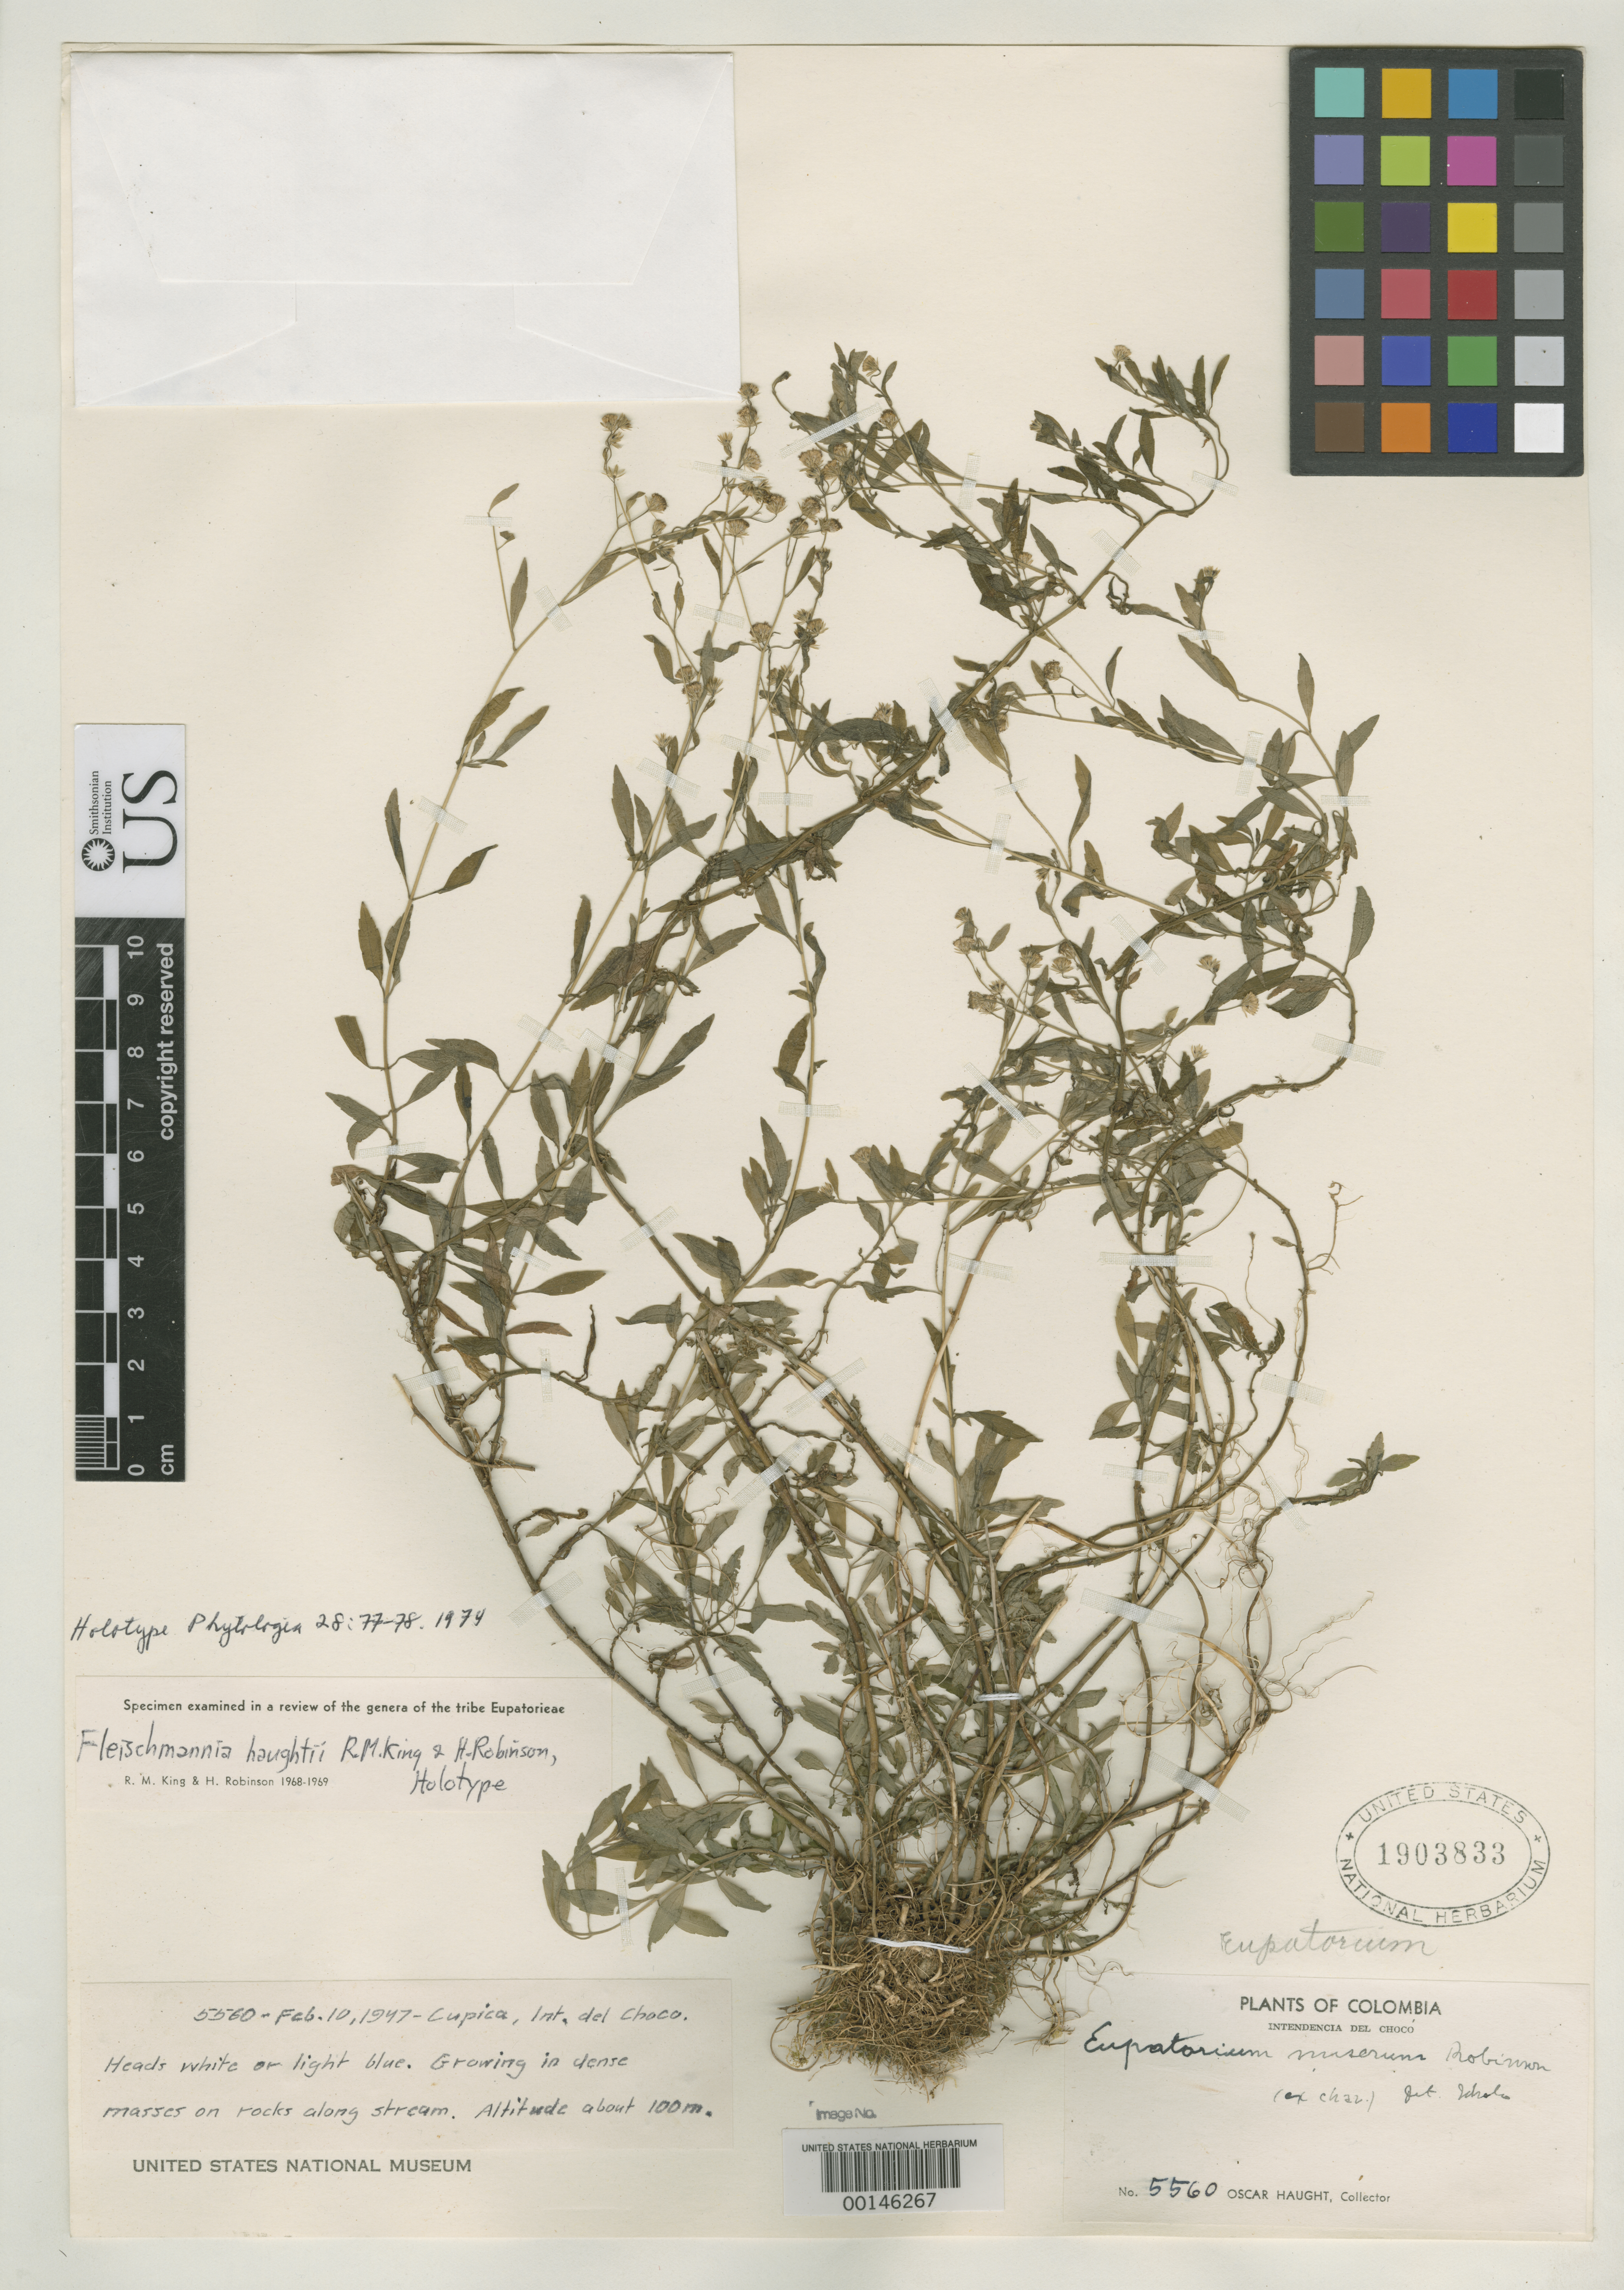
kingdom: Plantae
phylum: Tracheophyta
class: Magnoliopsida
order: Asterales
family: Asteraceae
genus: Fleischmannia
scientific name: Fleischmannia haughtii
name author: R.M. King & H. Rob.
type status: Holotype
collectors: O. L. Haught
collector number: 5560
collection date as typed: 10 Feb 1947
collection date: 1947-02-10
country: Colombia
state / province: Chocó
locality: Cupica.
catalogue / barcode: US 1903833